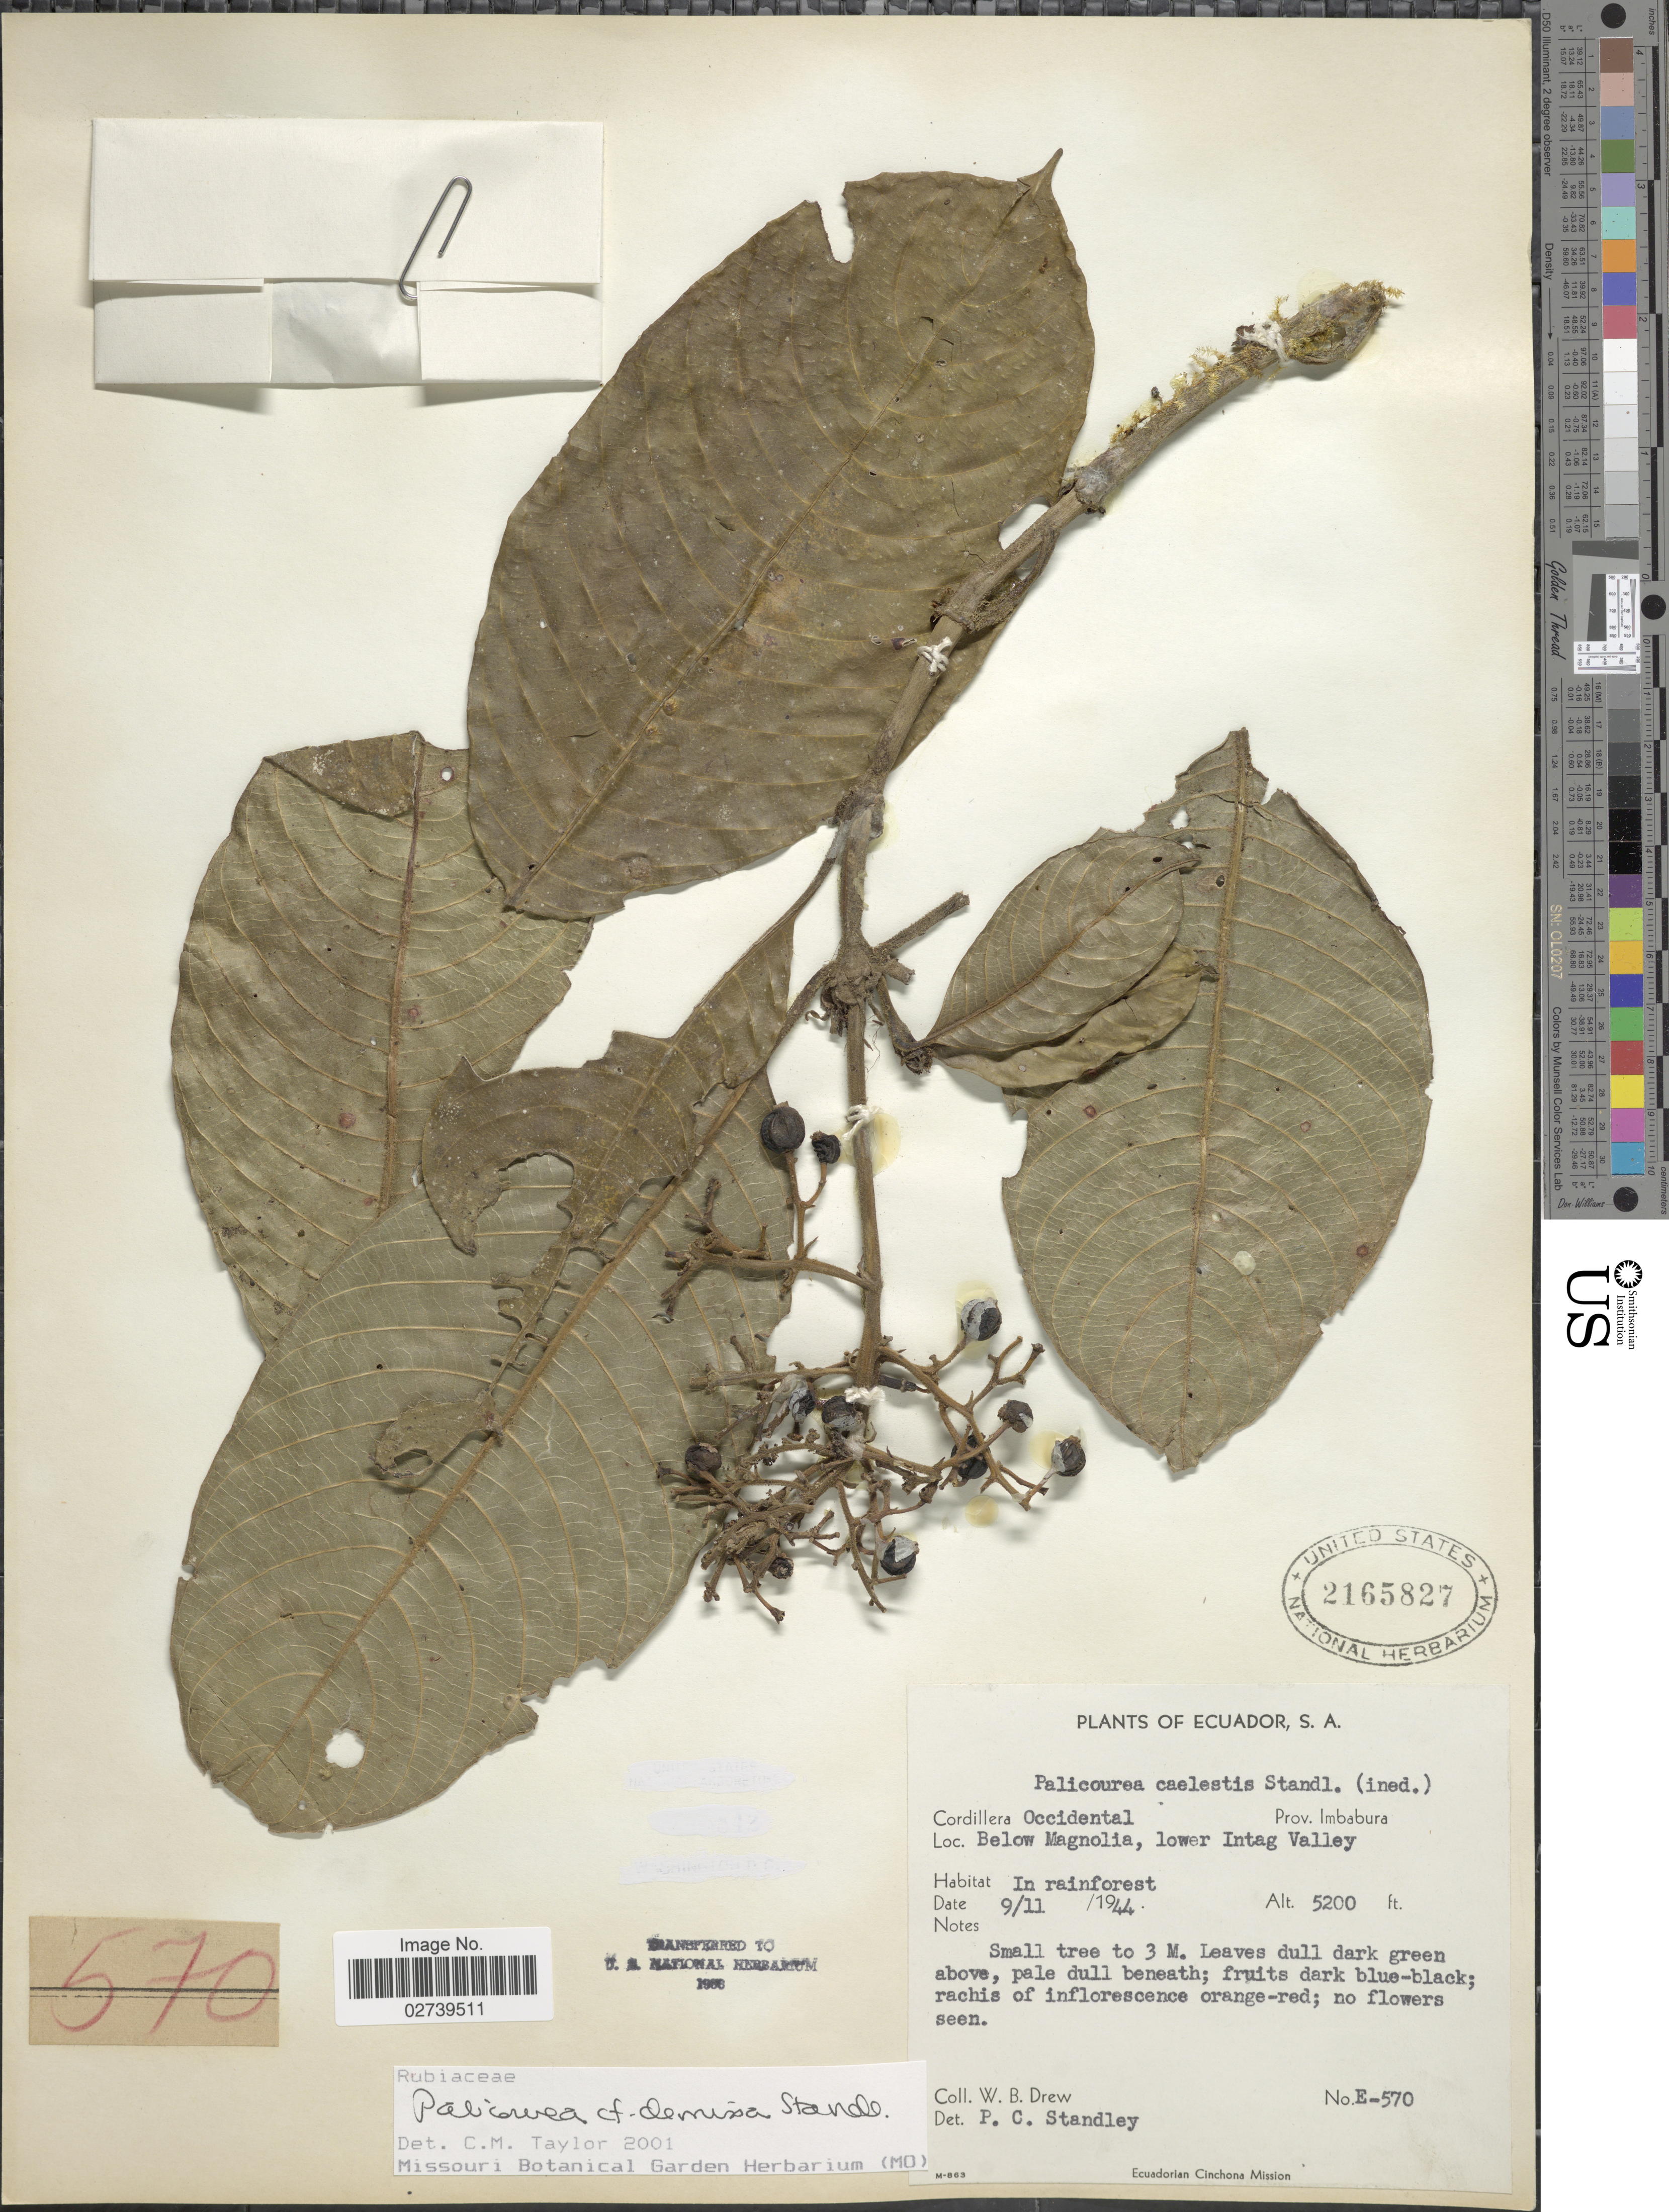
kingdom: Plantae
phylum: Tracheophyta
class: Magnoliopsida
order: Gentianales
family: Rubiaceae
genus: Palicourea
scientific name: Palicourea demissa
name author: Standl.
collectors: W. B. Drew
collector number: E-570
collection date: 1944-11-09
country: Ecuador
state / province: Imbabura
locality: Cordillera Occidental, below Magnolia, lower Intag Valley.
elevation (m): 1585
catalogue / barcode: US 2165827